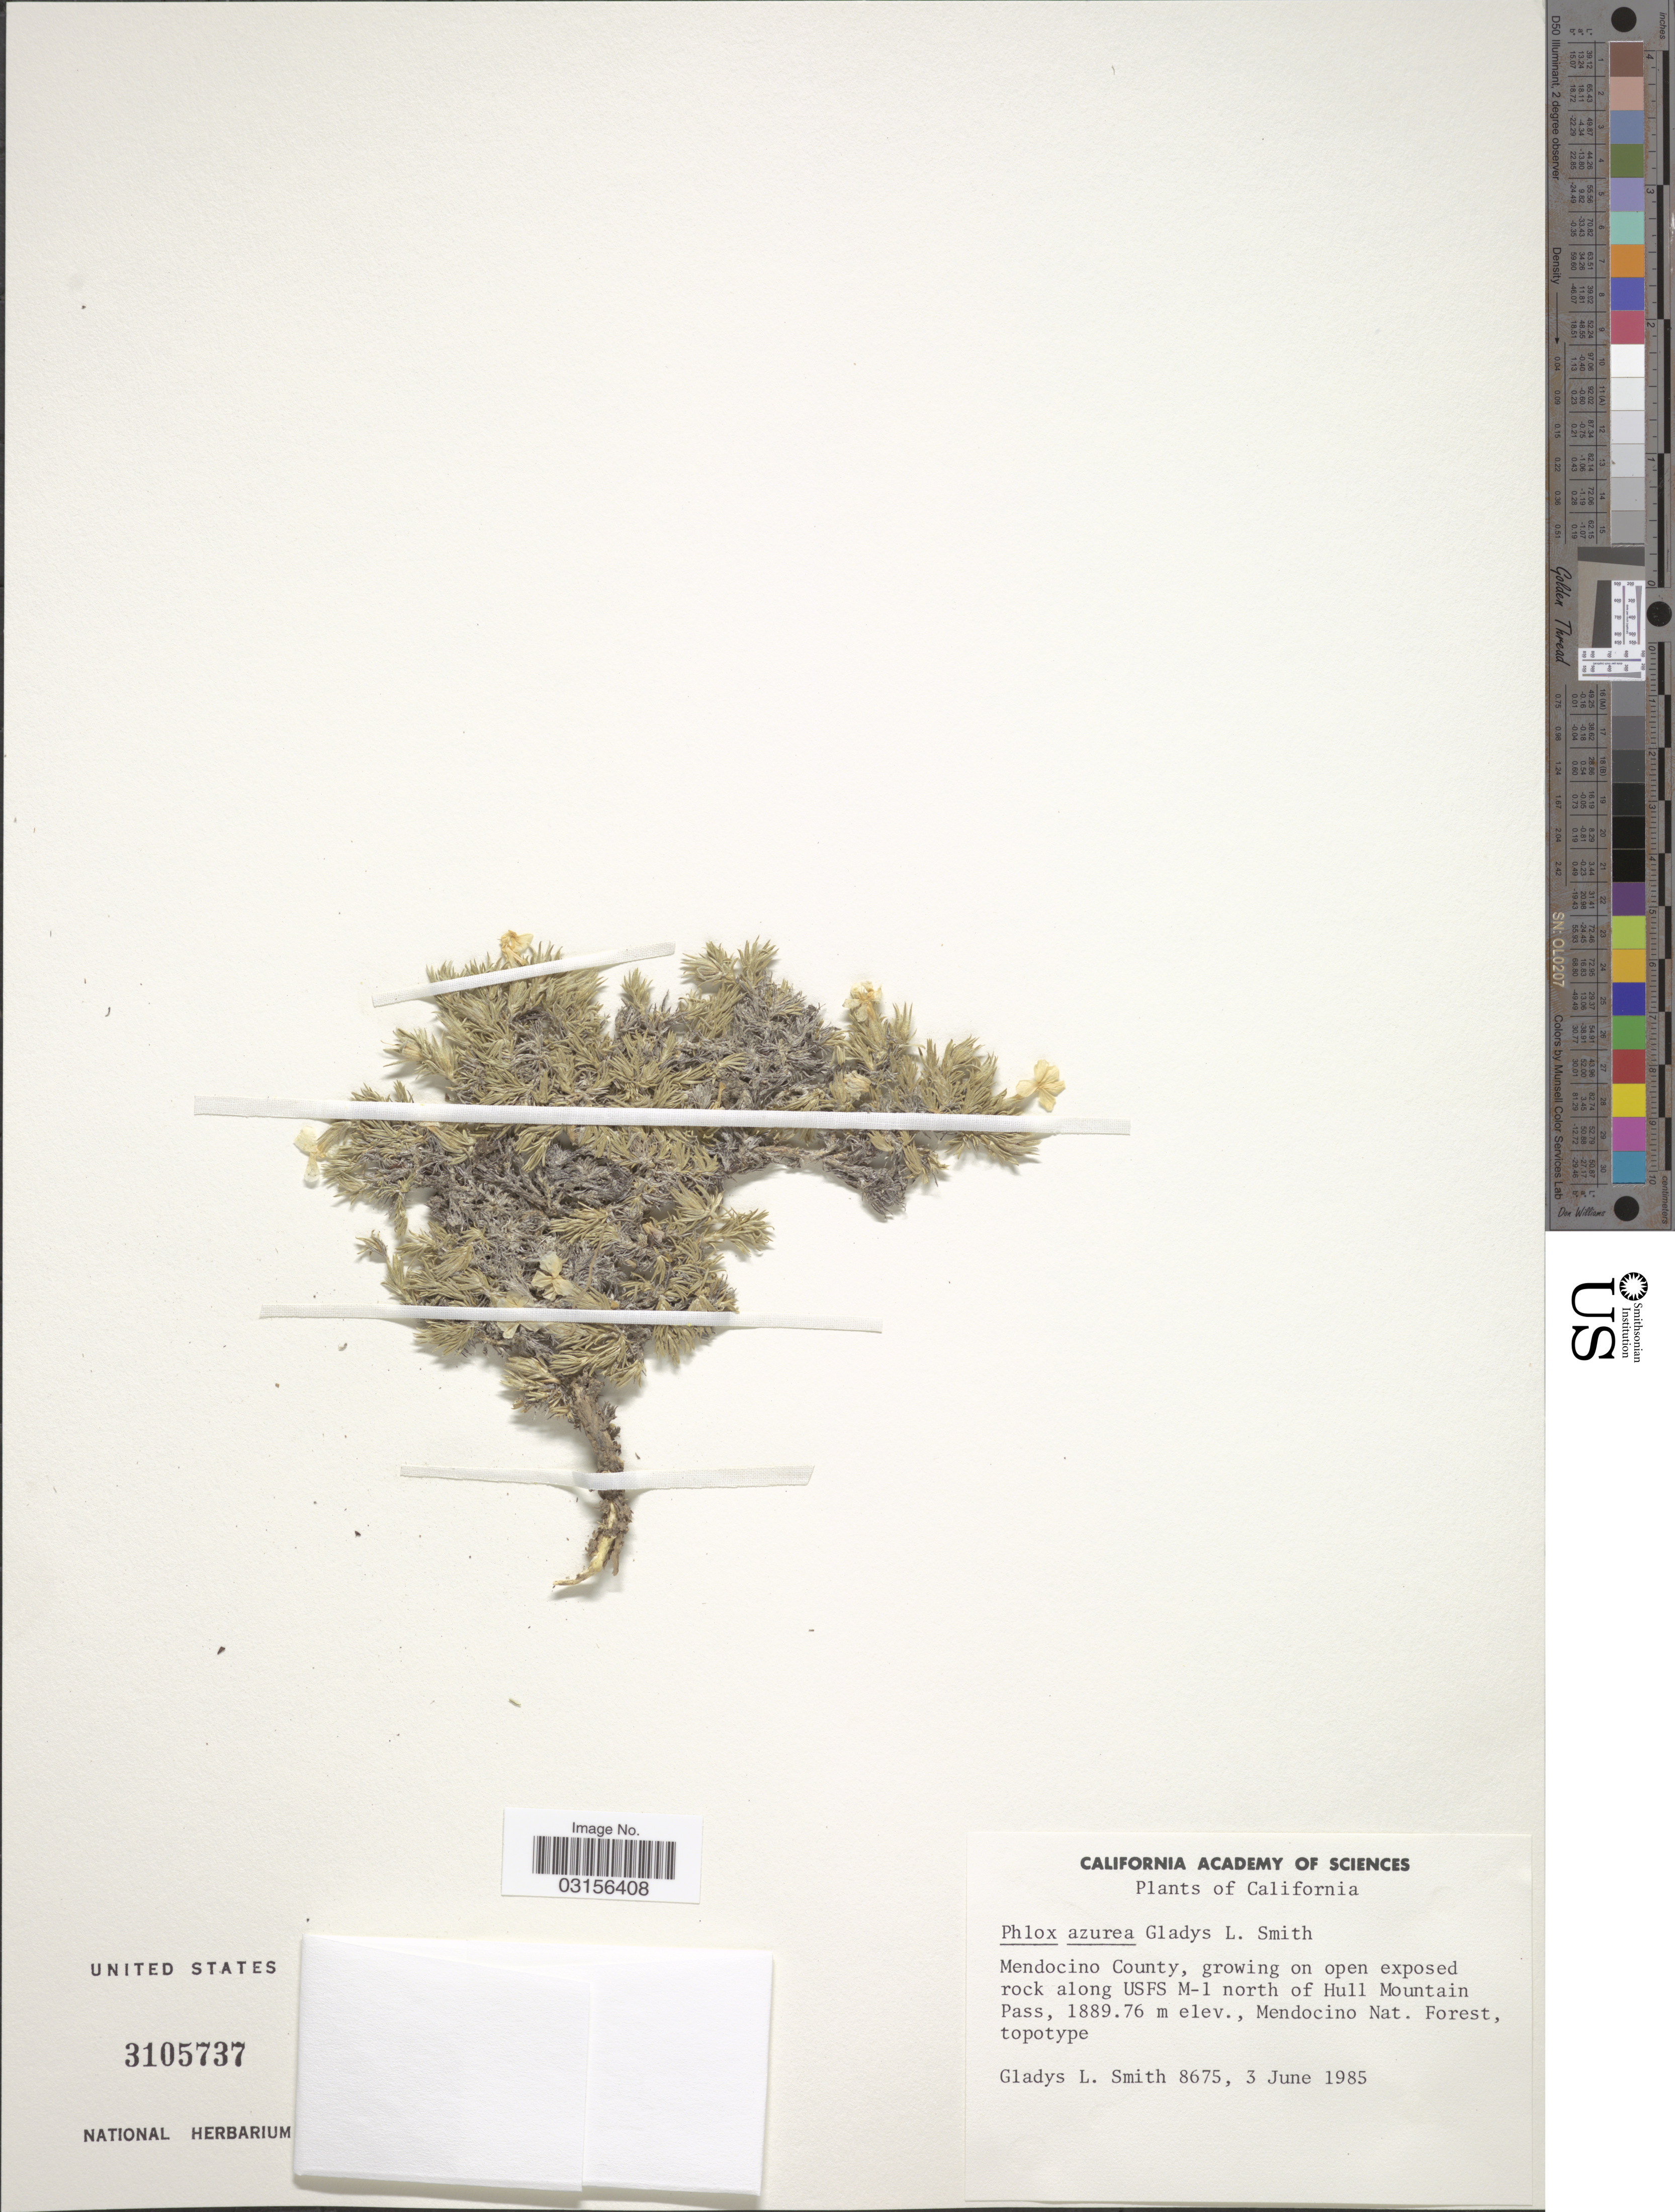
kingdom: Plantae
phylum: Tracheophyta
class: Magnoliopsida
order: Ericales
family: Polemoniaceae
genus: Phlox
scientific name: Phlox diffusa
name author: Benth.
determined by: Mayfield, M. H.; Ferguson, C. J.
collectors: Geo. L. Smith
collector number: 8675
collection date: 1985-06-03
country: United States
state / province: California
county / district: Mendocino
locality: Mendocino County, along USFS M-1 north of Hull Mountain Pass, Mendocino Nat. Forest.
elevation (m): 1889.76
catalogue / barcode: US 3105737